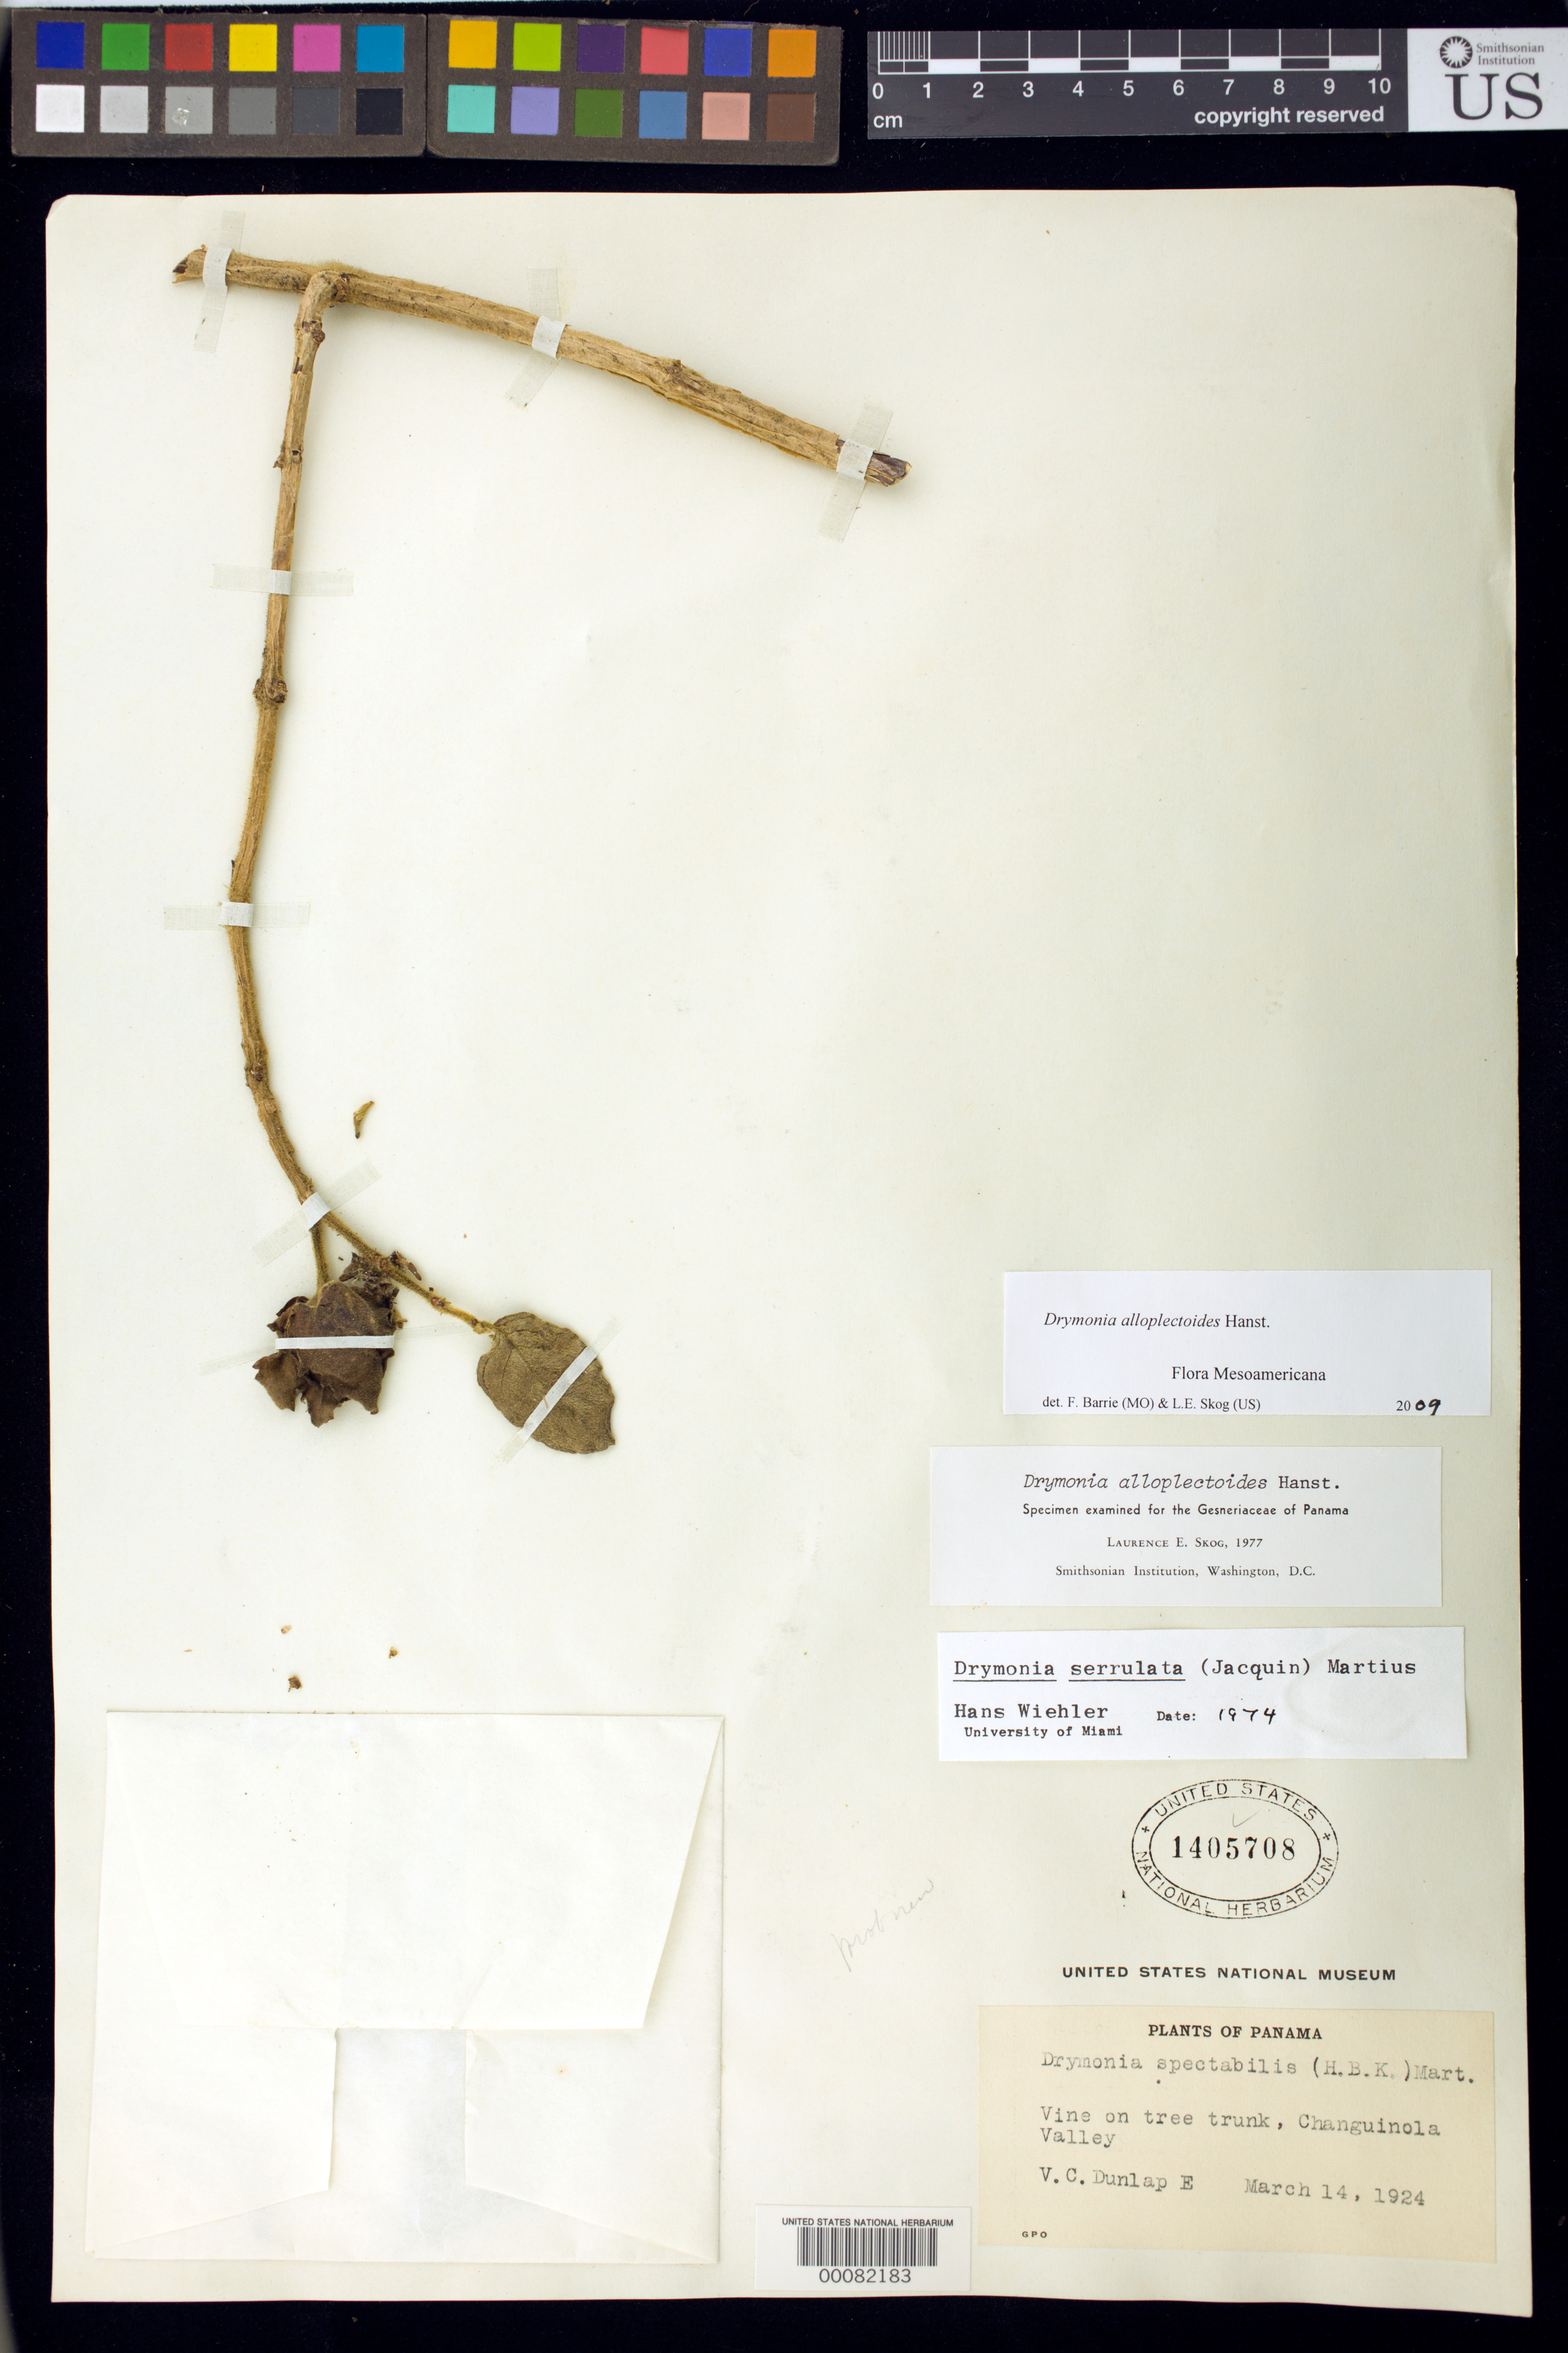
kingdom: Plantae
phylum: Tracheophyta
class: Magnoliopsida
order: Lamiales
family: Gesneriaceae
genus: Drymonia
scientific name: Drymonia alloplectoides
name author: Hanst.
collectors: V. C. Dunlap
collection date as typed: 14 Mar 1924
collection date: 1924-03-14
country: Panama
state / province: Bocas del Toro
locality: Changuinola Valley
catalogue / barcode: US 1405708